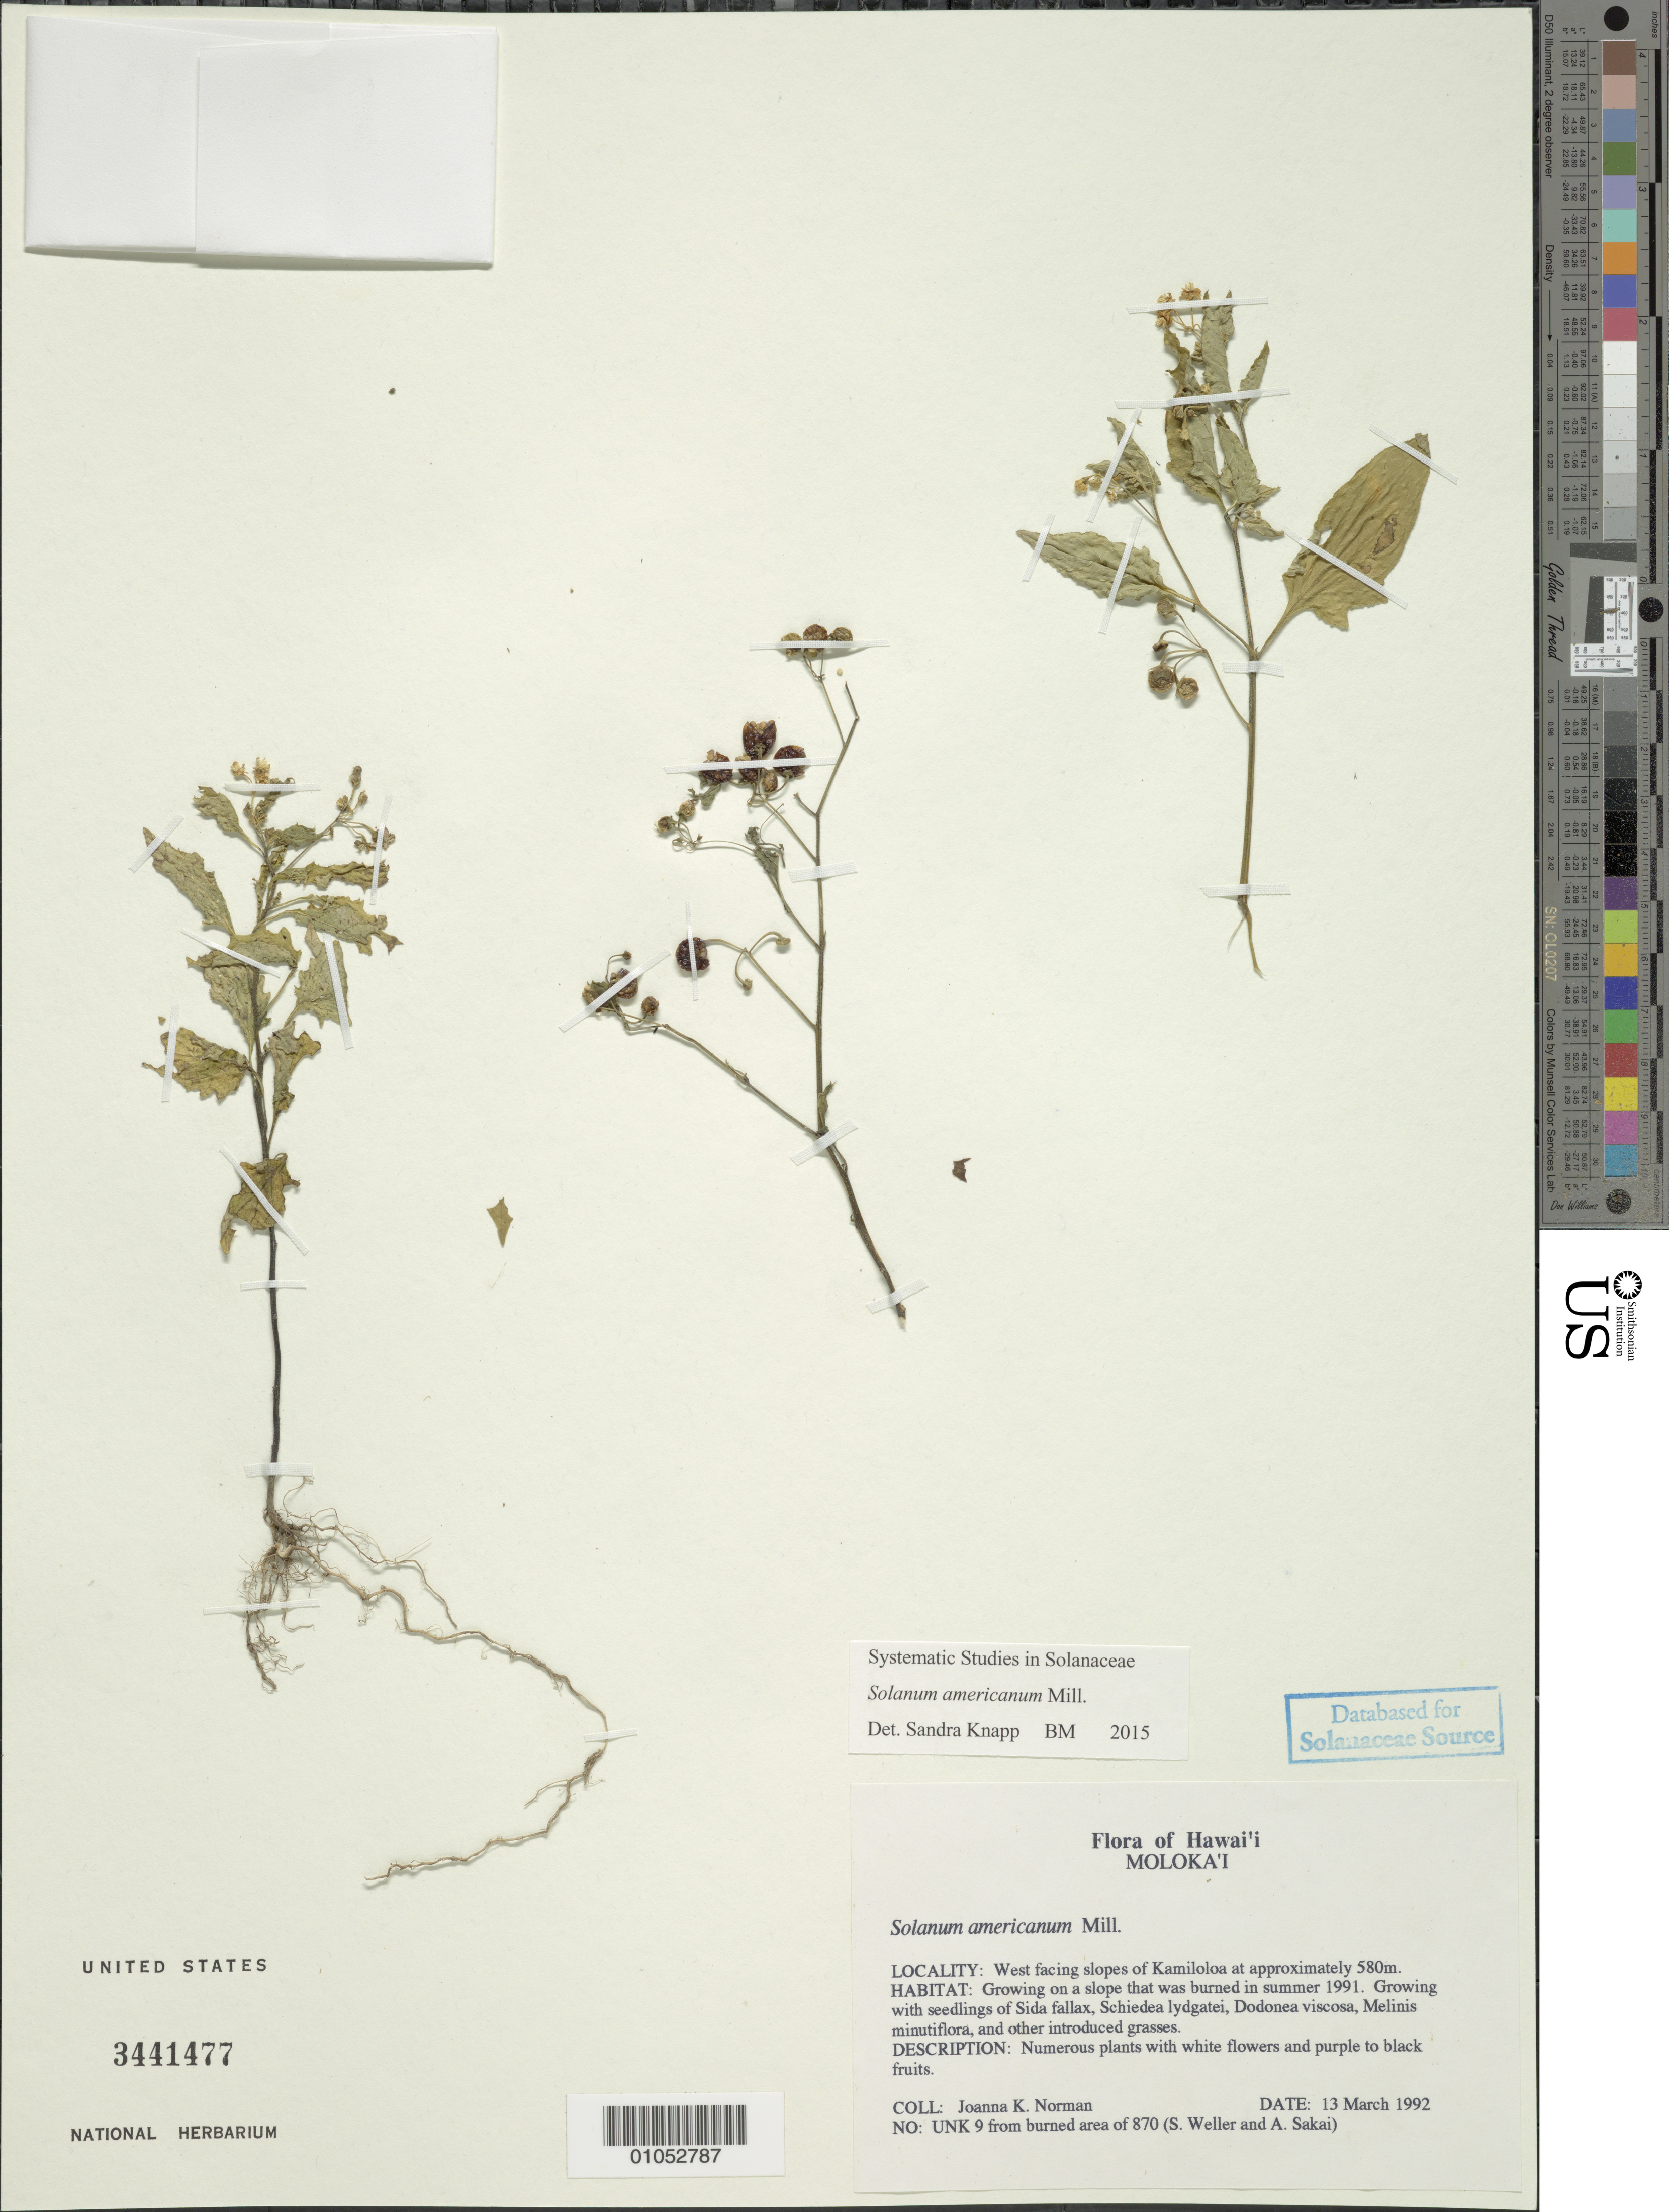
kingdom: Plantae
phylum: Tracheophyta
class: Magnoliopsida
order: Solanales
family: Solanaceae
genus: Solanum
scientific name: Solanum americanum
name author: Mill.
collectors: J. Norman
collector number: UNK. 9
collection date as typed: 13 Mar 1992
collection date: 1992-03-13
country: United States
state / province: Hawaii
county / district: Maui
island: Moloka'i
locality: West facing slopes of Kamiloloa.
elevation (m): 580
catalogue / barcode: US 3441477